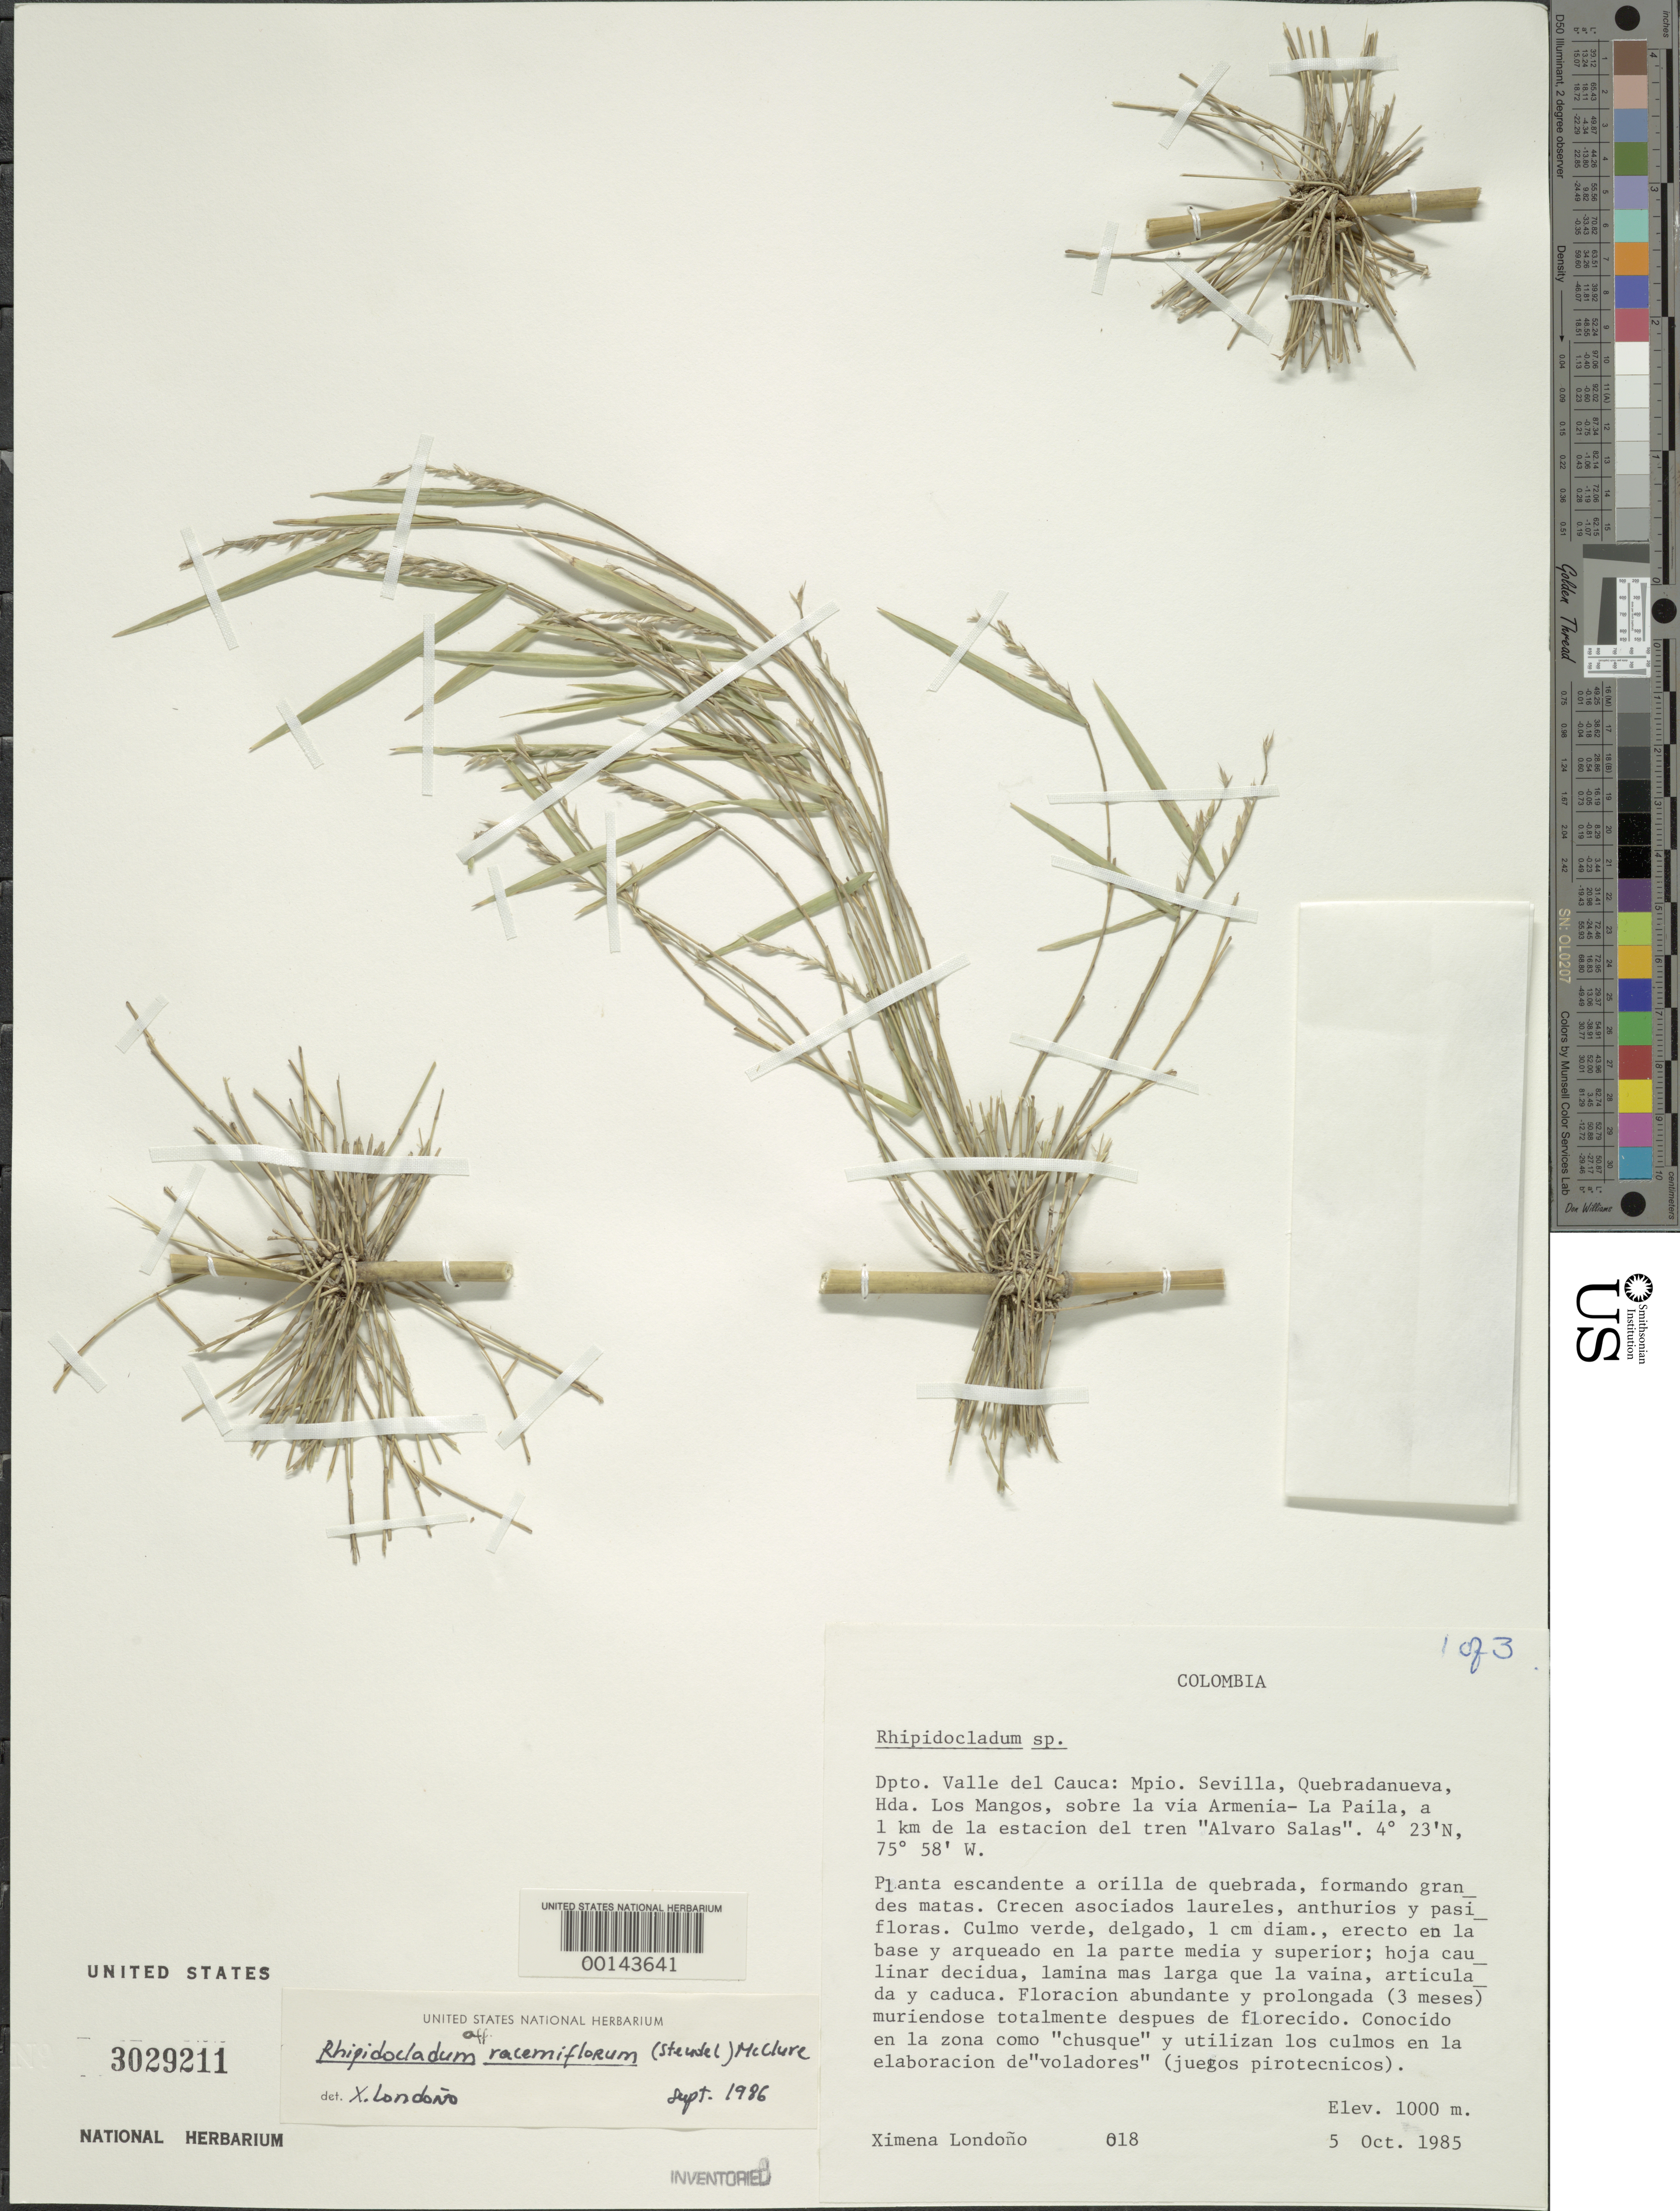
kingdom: Plantae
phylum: Tracheophyta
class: Liliopsida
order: Poales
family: Poaceae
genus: Rhipidocladum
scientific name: Rhipidocladum racemiflorum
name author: (Steud.) McClure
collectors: X. Londoño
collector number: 85-018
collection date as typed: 05 Oct 1985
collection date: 1985-10-05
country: Colombia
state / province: Cauca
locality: Quebrada Nueva, Hda. los MAngos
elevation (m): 1000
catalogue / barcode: US 3029211